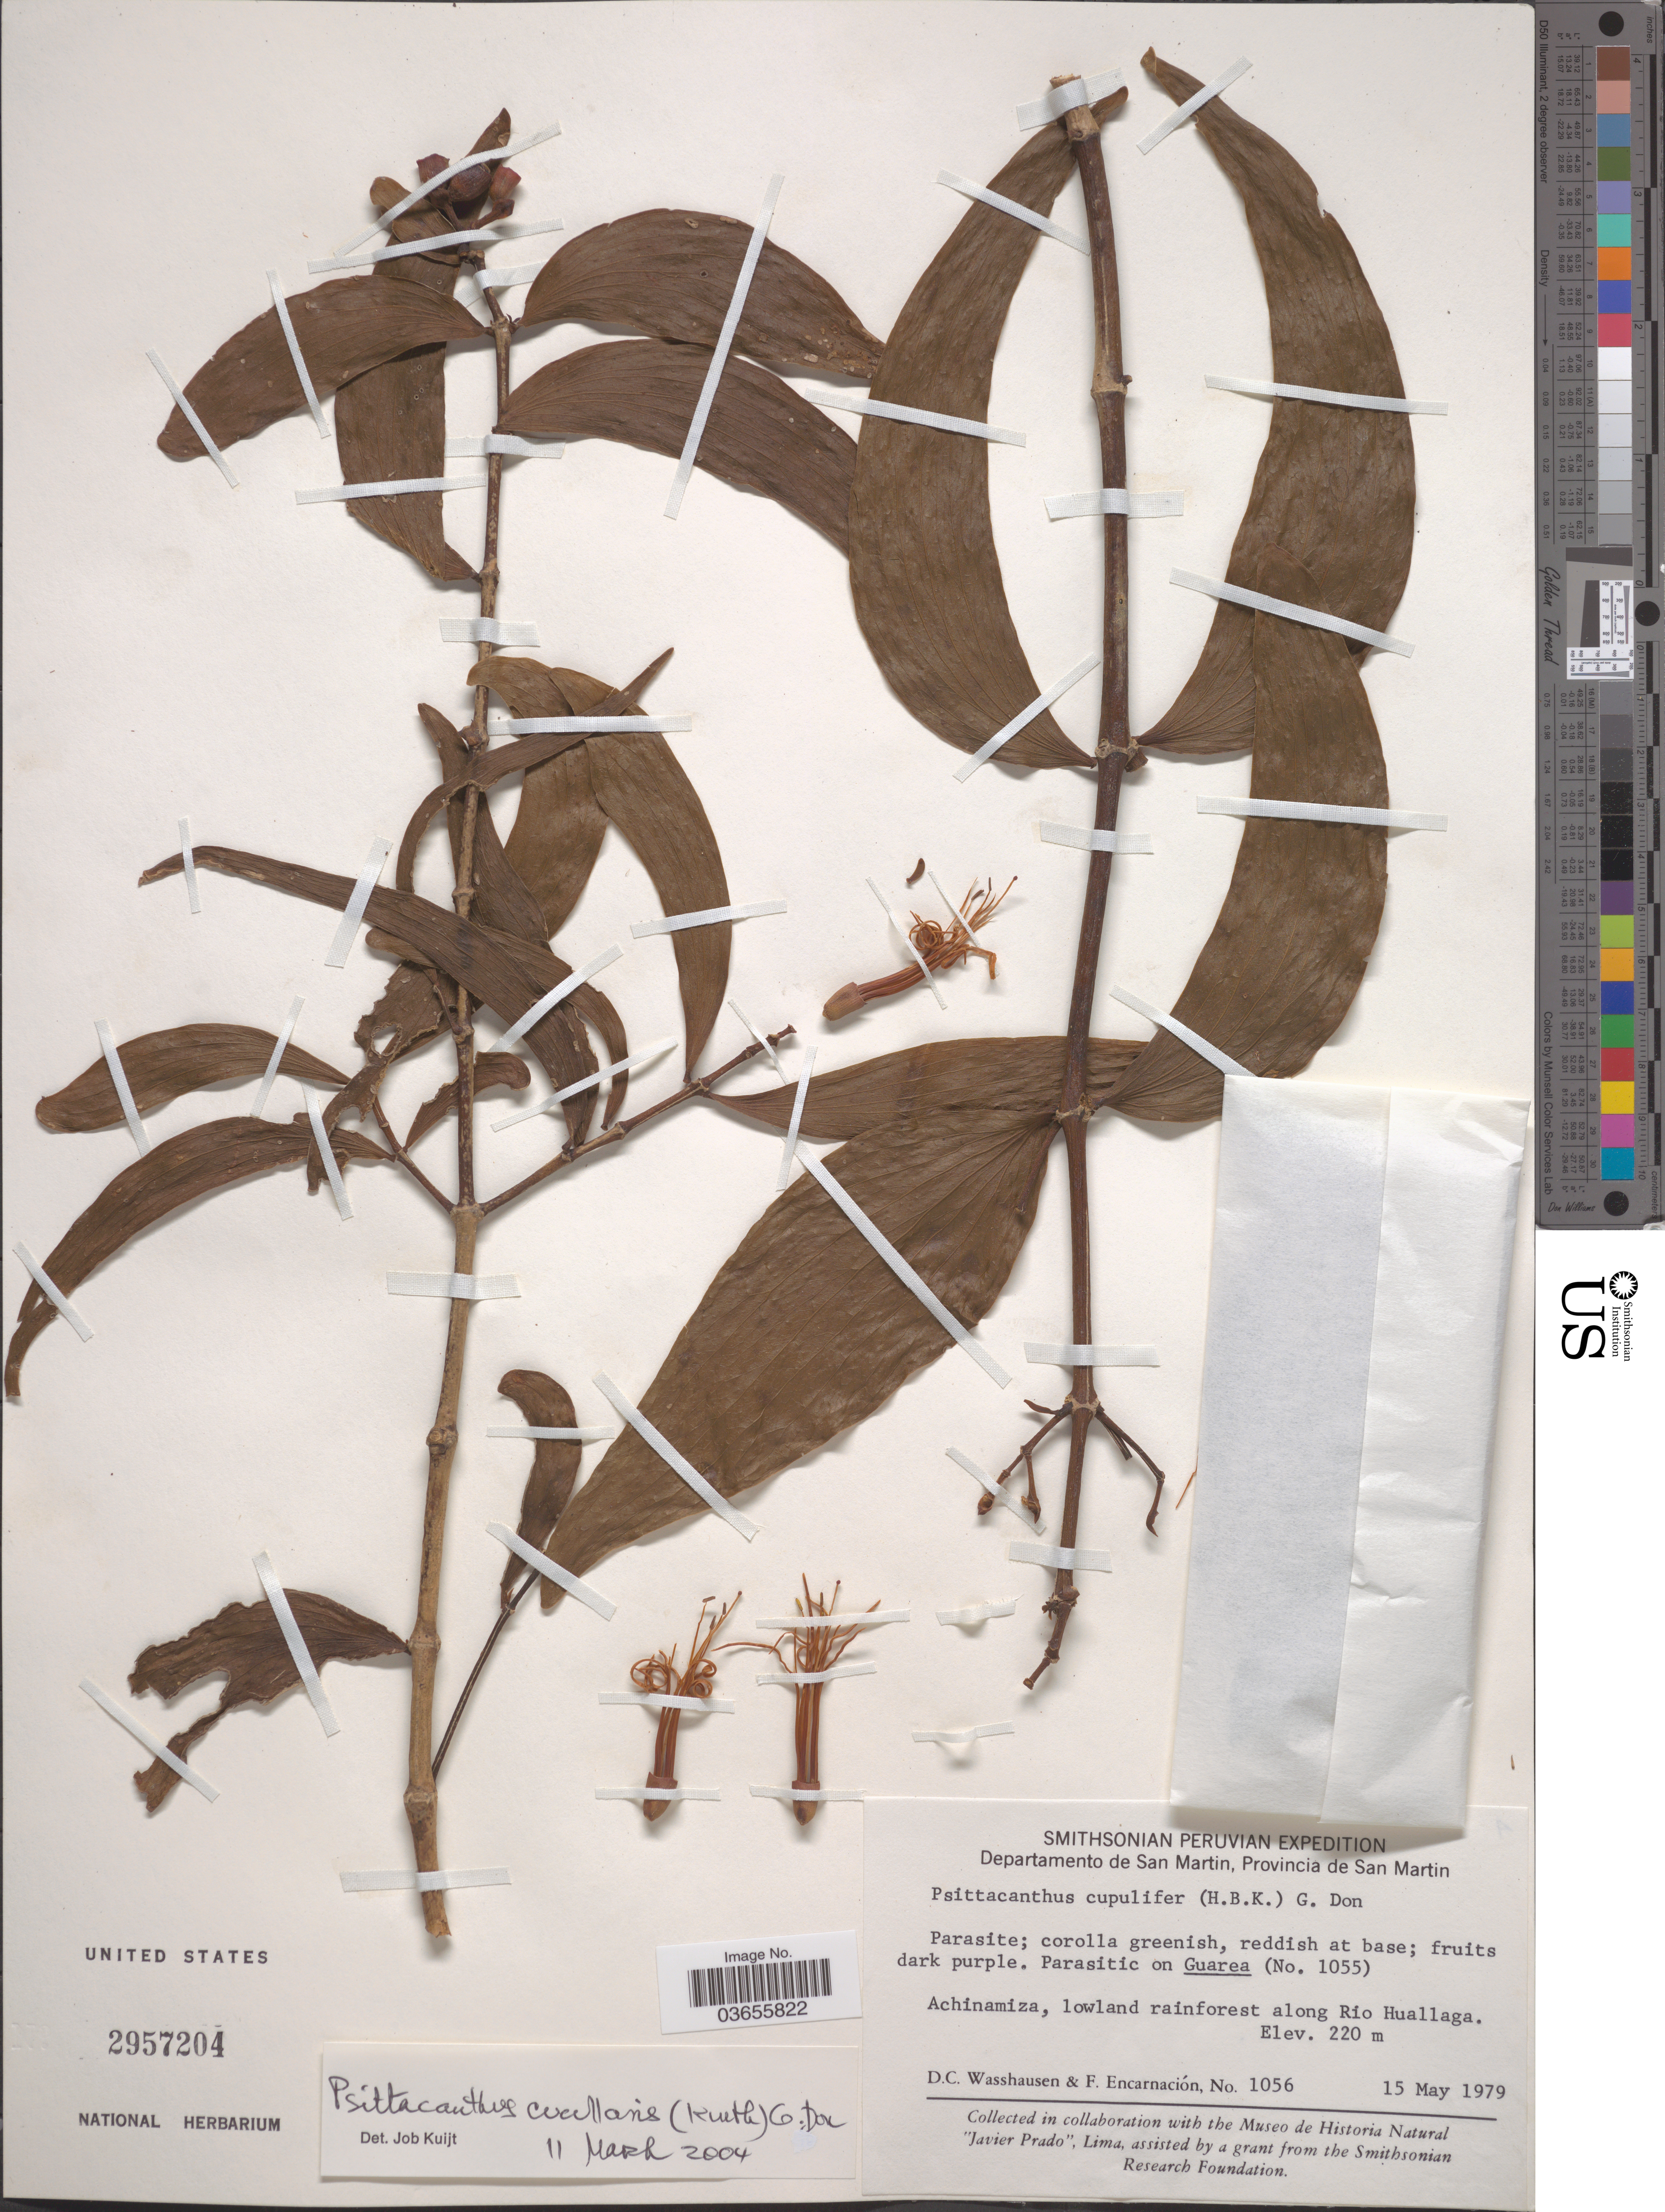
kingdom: Plantae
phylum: Tracheophyta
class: Magnoliopsida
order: Santalales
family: Loranthaceae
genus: Psittacanthus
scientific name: Psittacanthus cucullaris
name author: (Kunth) G. Don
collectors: D. C. Wasshausen & F. Encarnación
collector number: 1056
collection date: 1979-05-15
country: Peru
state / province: San Martín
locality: Departamento de San Martin. Achinamiza, lowland rainforest along Rio Huallaga.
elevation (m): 220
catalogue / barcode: US 2957204